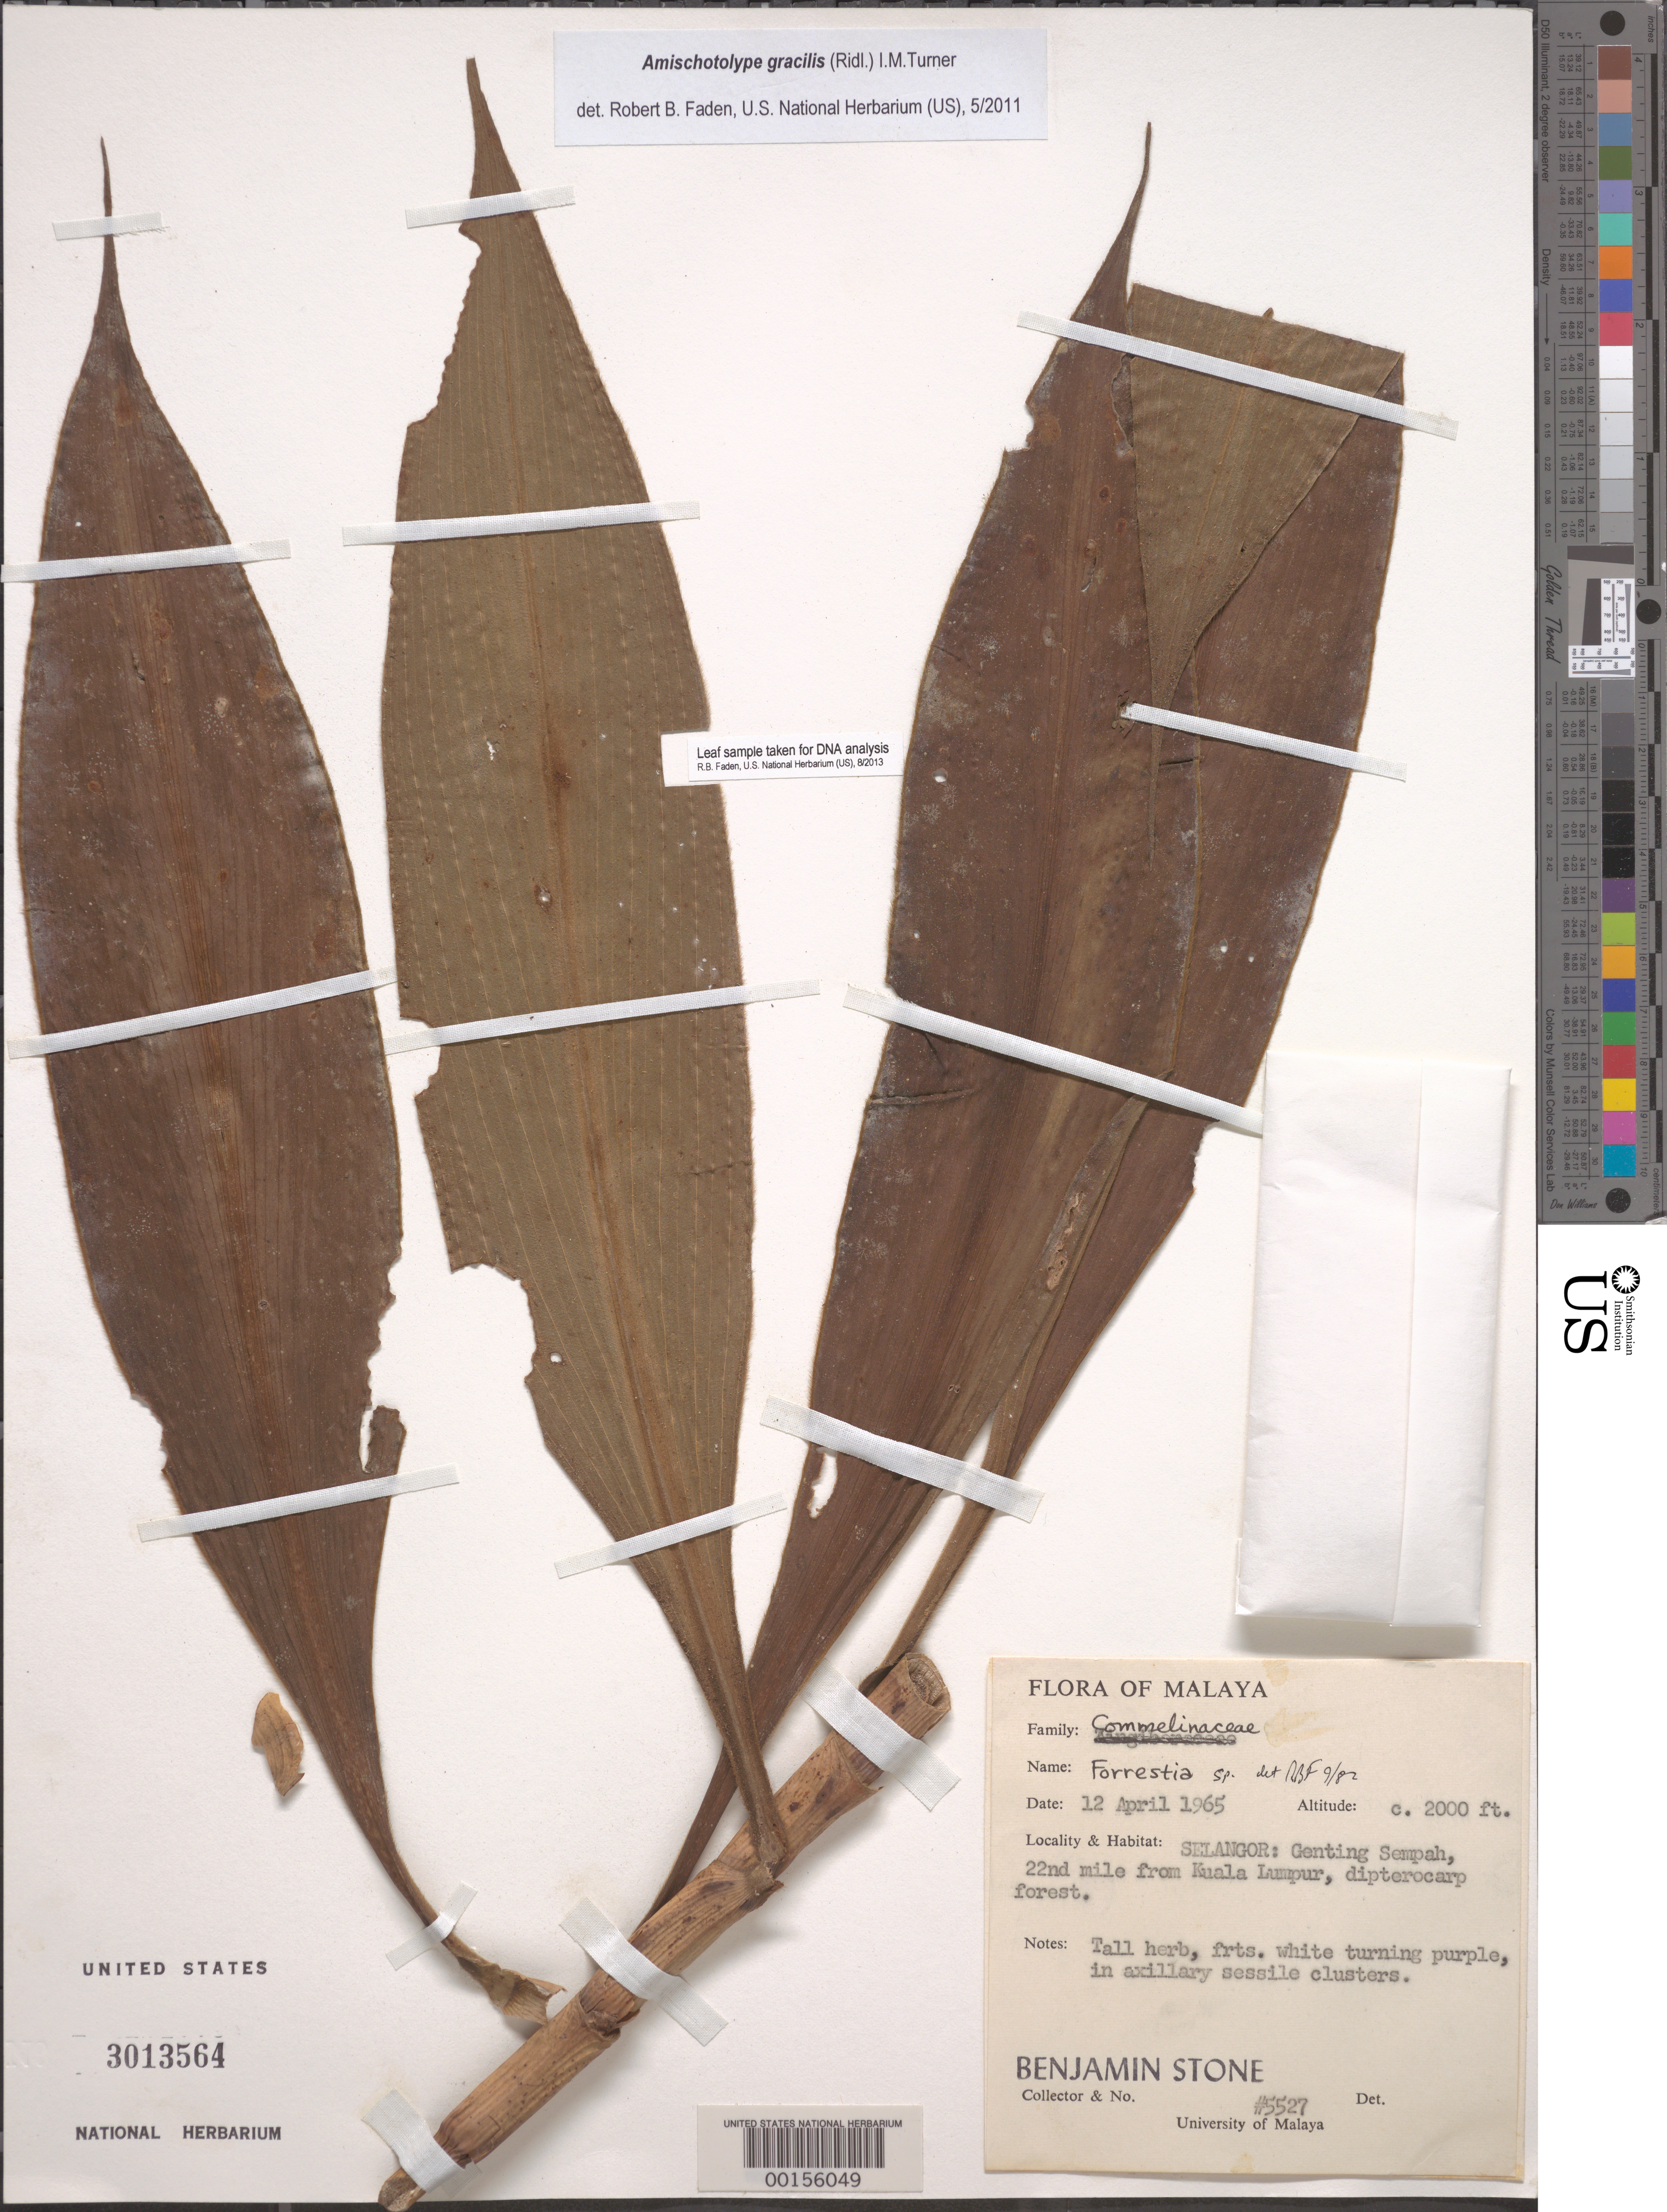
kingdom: Plantae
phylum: Tracheophyta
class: Liliopsida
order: Commelinales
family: Commelinaceae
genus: Amischotolype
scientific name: Amischotolype glabrata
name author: Hassk.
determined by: Faden, Robert B., (US), Smithsonian Institution - National Museum of Natural History (UNITED STATES)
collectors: B. C. Stone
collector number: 5527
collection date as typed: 12 Apr 1965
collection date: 1965-04-12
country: Malaysia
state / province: Selangor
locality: Genting sempah [Malay Peninsula]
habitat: Dipterocarp forest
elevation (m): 610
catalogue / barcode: US 3013564